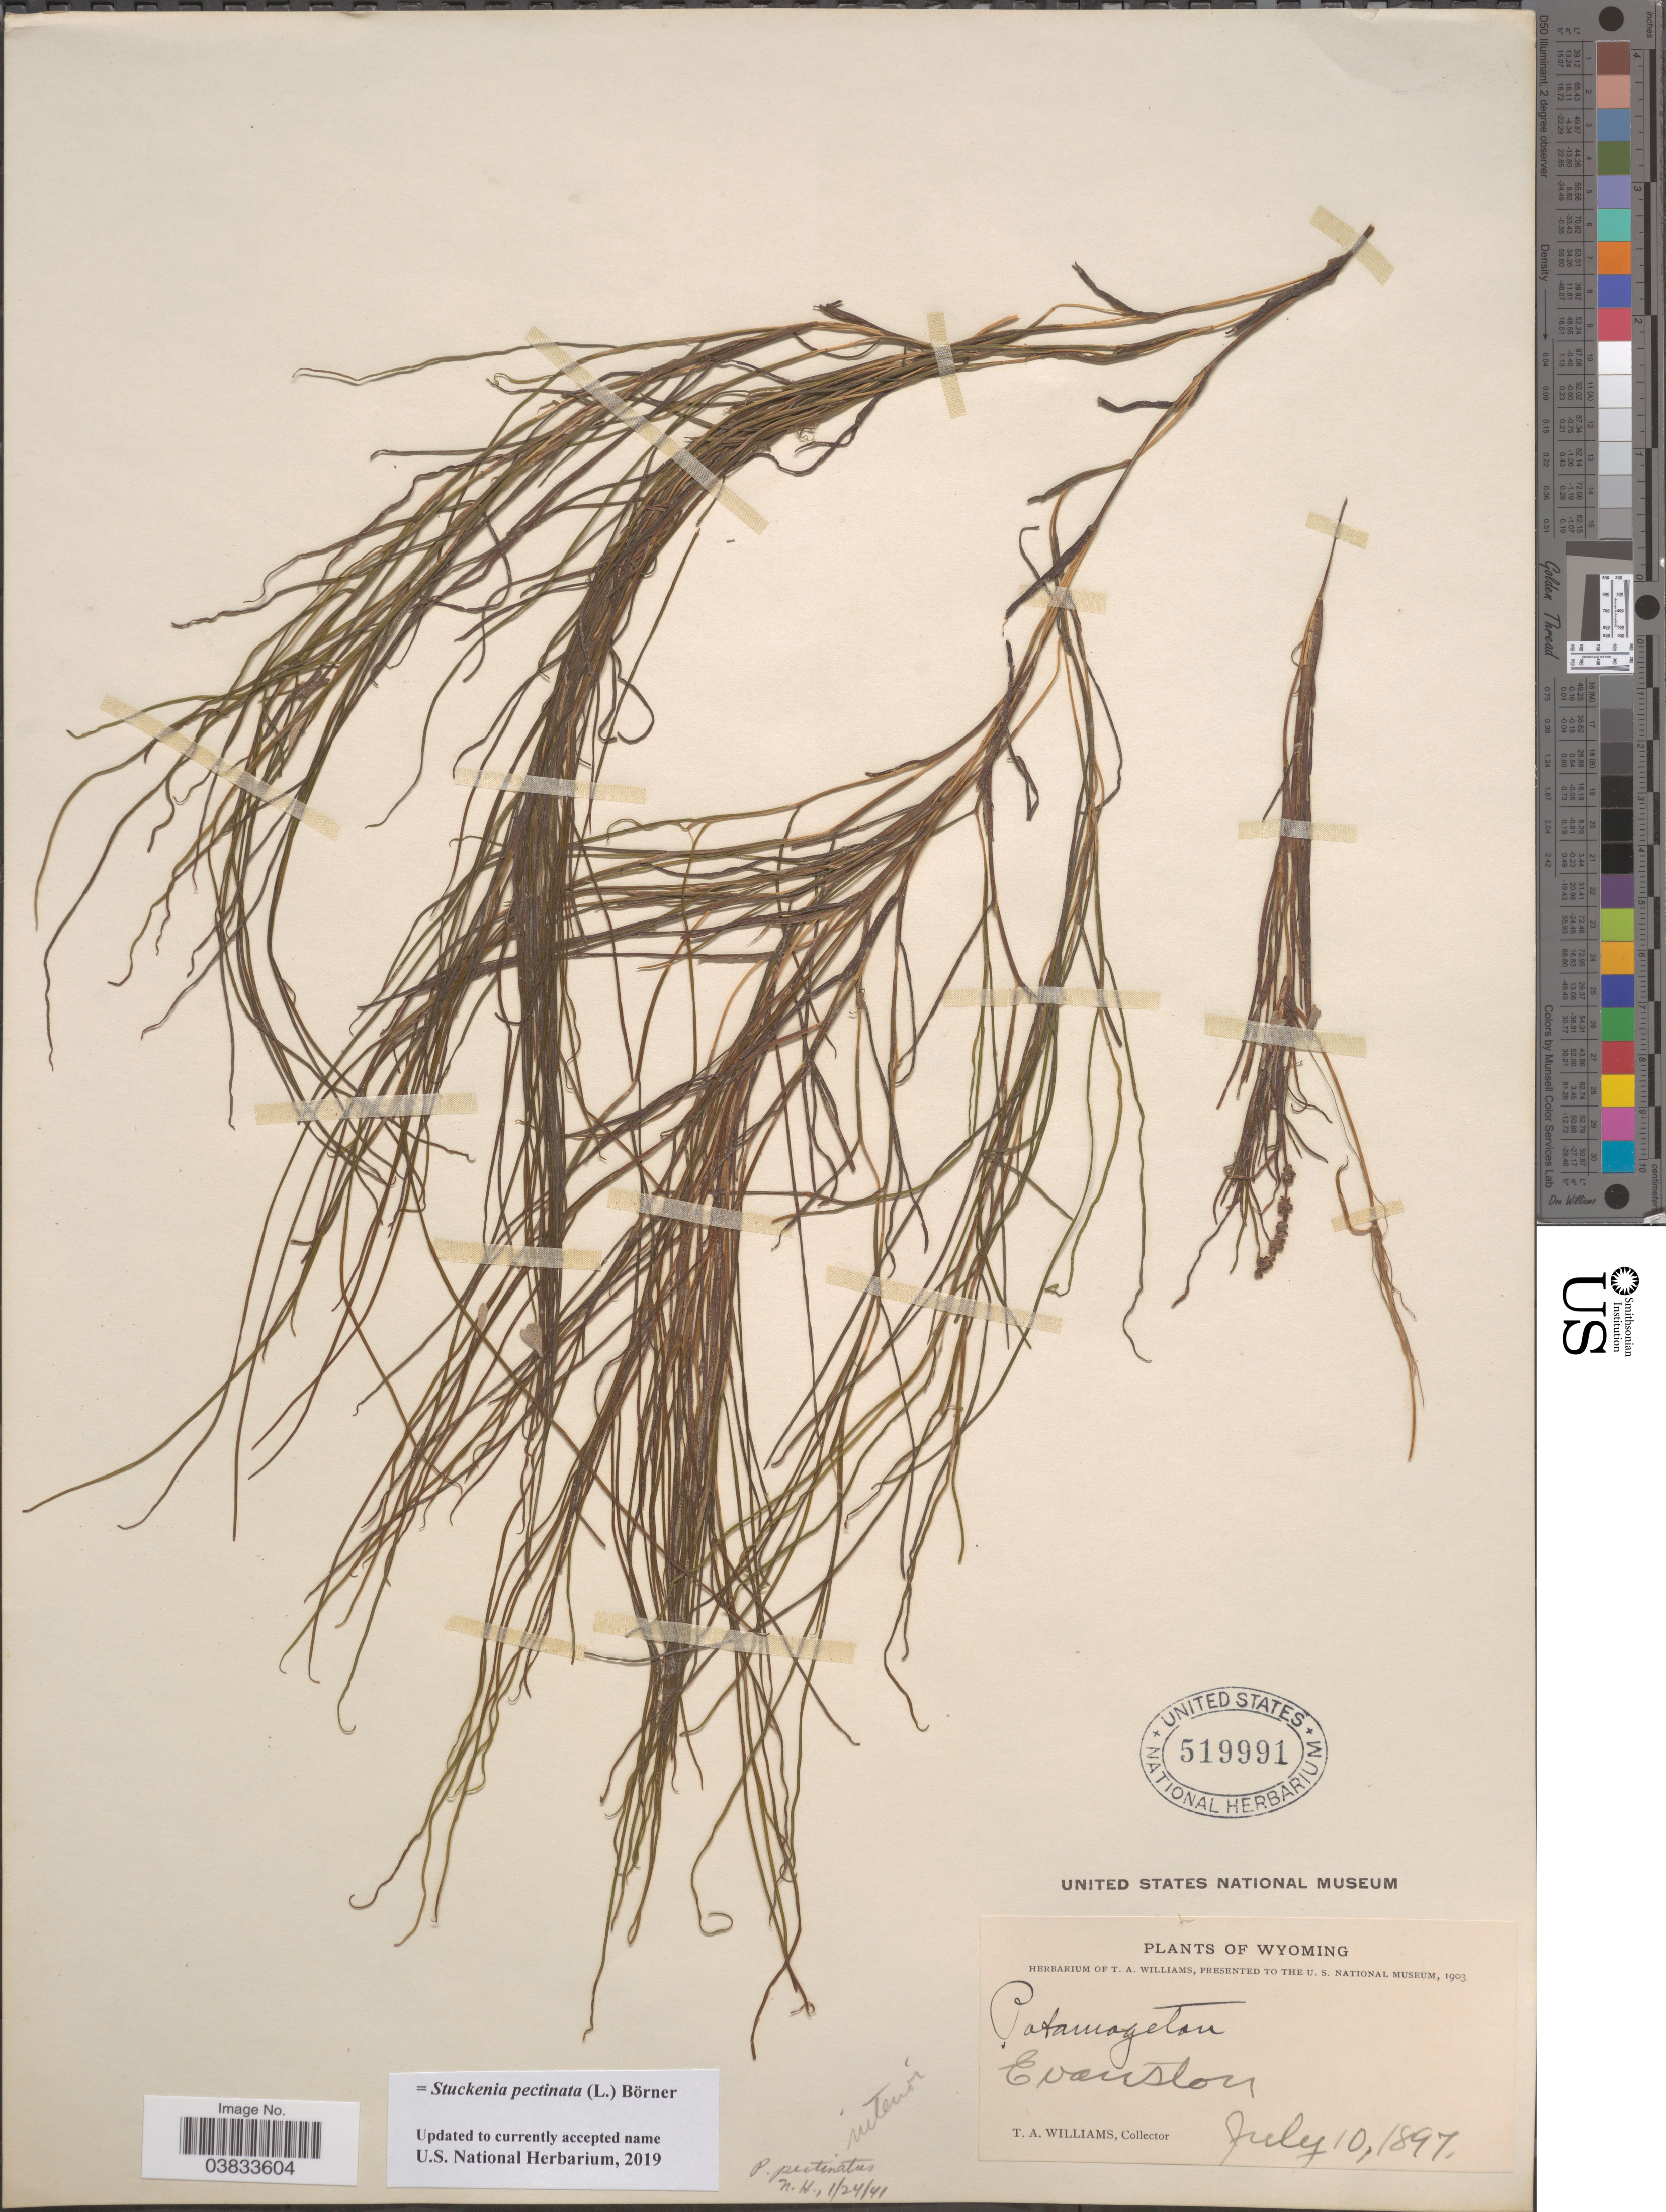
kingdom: Plantae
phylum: Tracheophyta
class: Liliopsida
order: Alismatales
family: Potamogetonaceae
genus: Stuckenia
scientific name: Stuckenia pectinata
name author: (L.) Börner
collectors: T. Williams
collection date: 1897-07-10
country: United States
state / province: Wyoming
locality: Evanston.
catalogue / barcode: US 519991